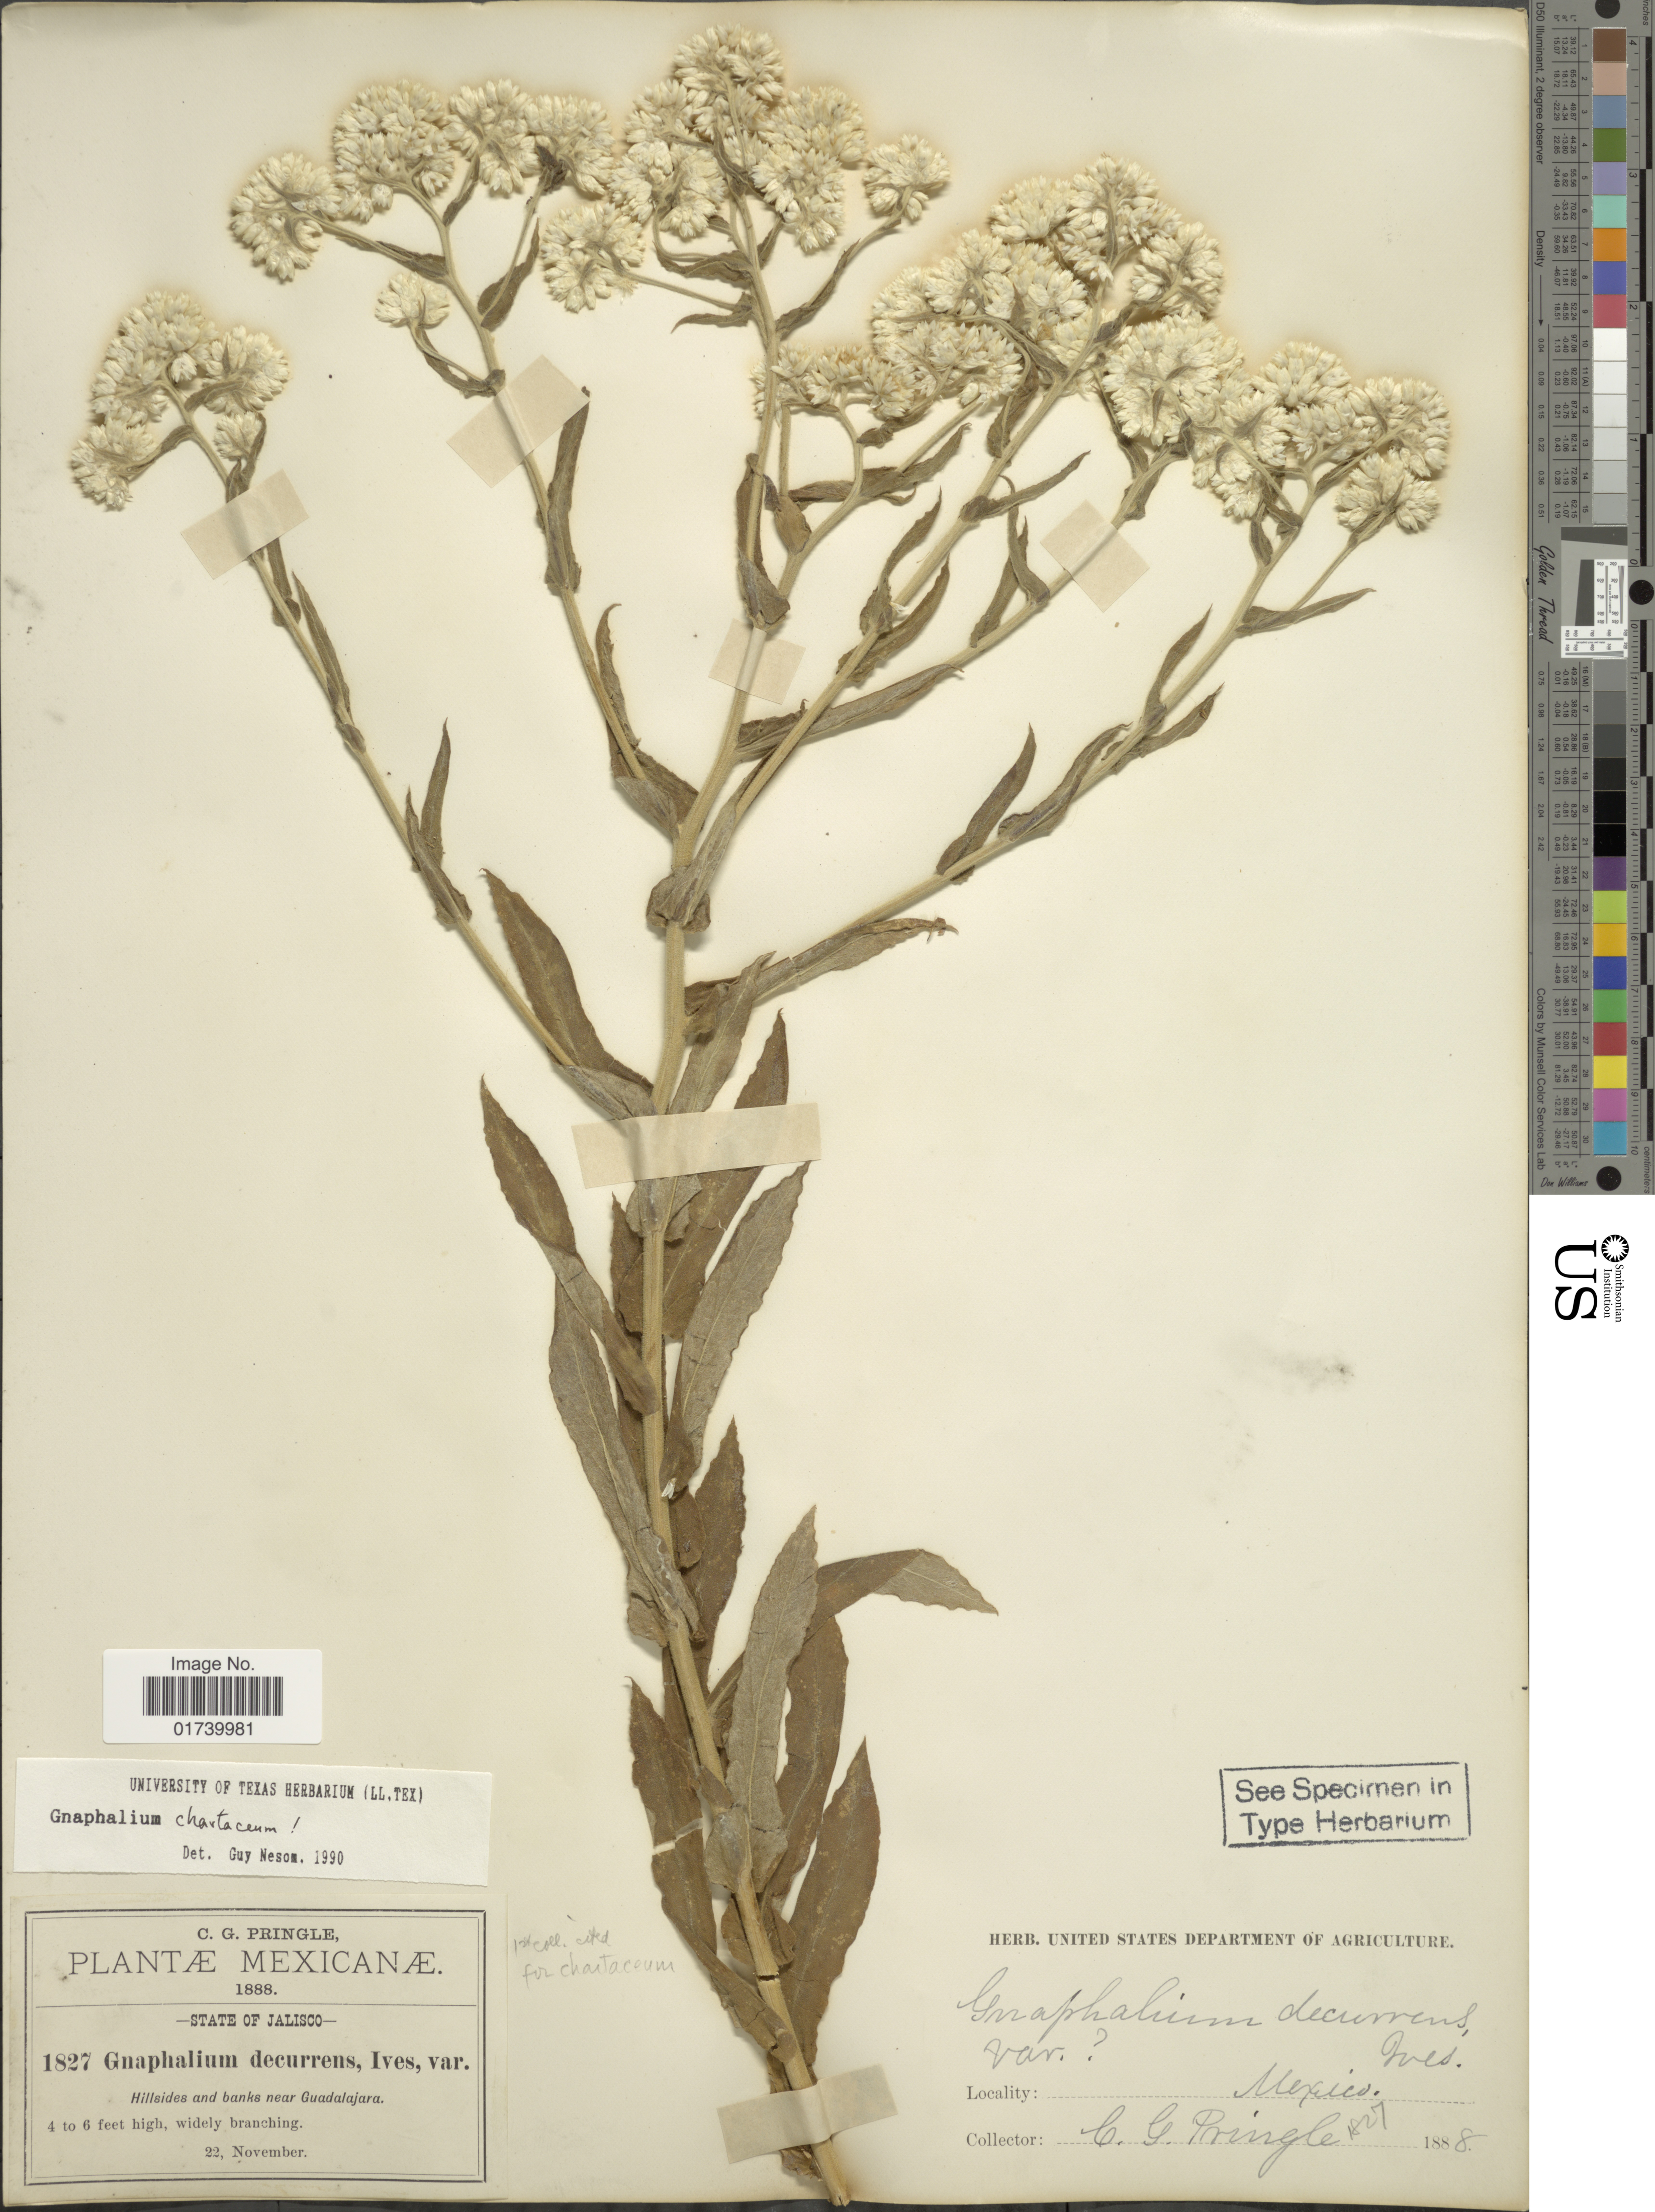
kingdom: Plantae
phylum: Tracheophyta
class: Magnoliopsida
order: Asterales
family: Asteraceae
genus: Pseudognaphalium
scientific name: Pseudognaphalium chartaceum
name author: (Greenm.) Anderb.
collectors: C. G. Pringle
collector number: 1827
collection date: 1888-11-22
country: Mexico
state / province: Jalisco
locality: State of Jalisco, Hillside and banks near Guadalajara.